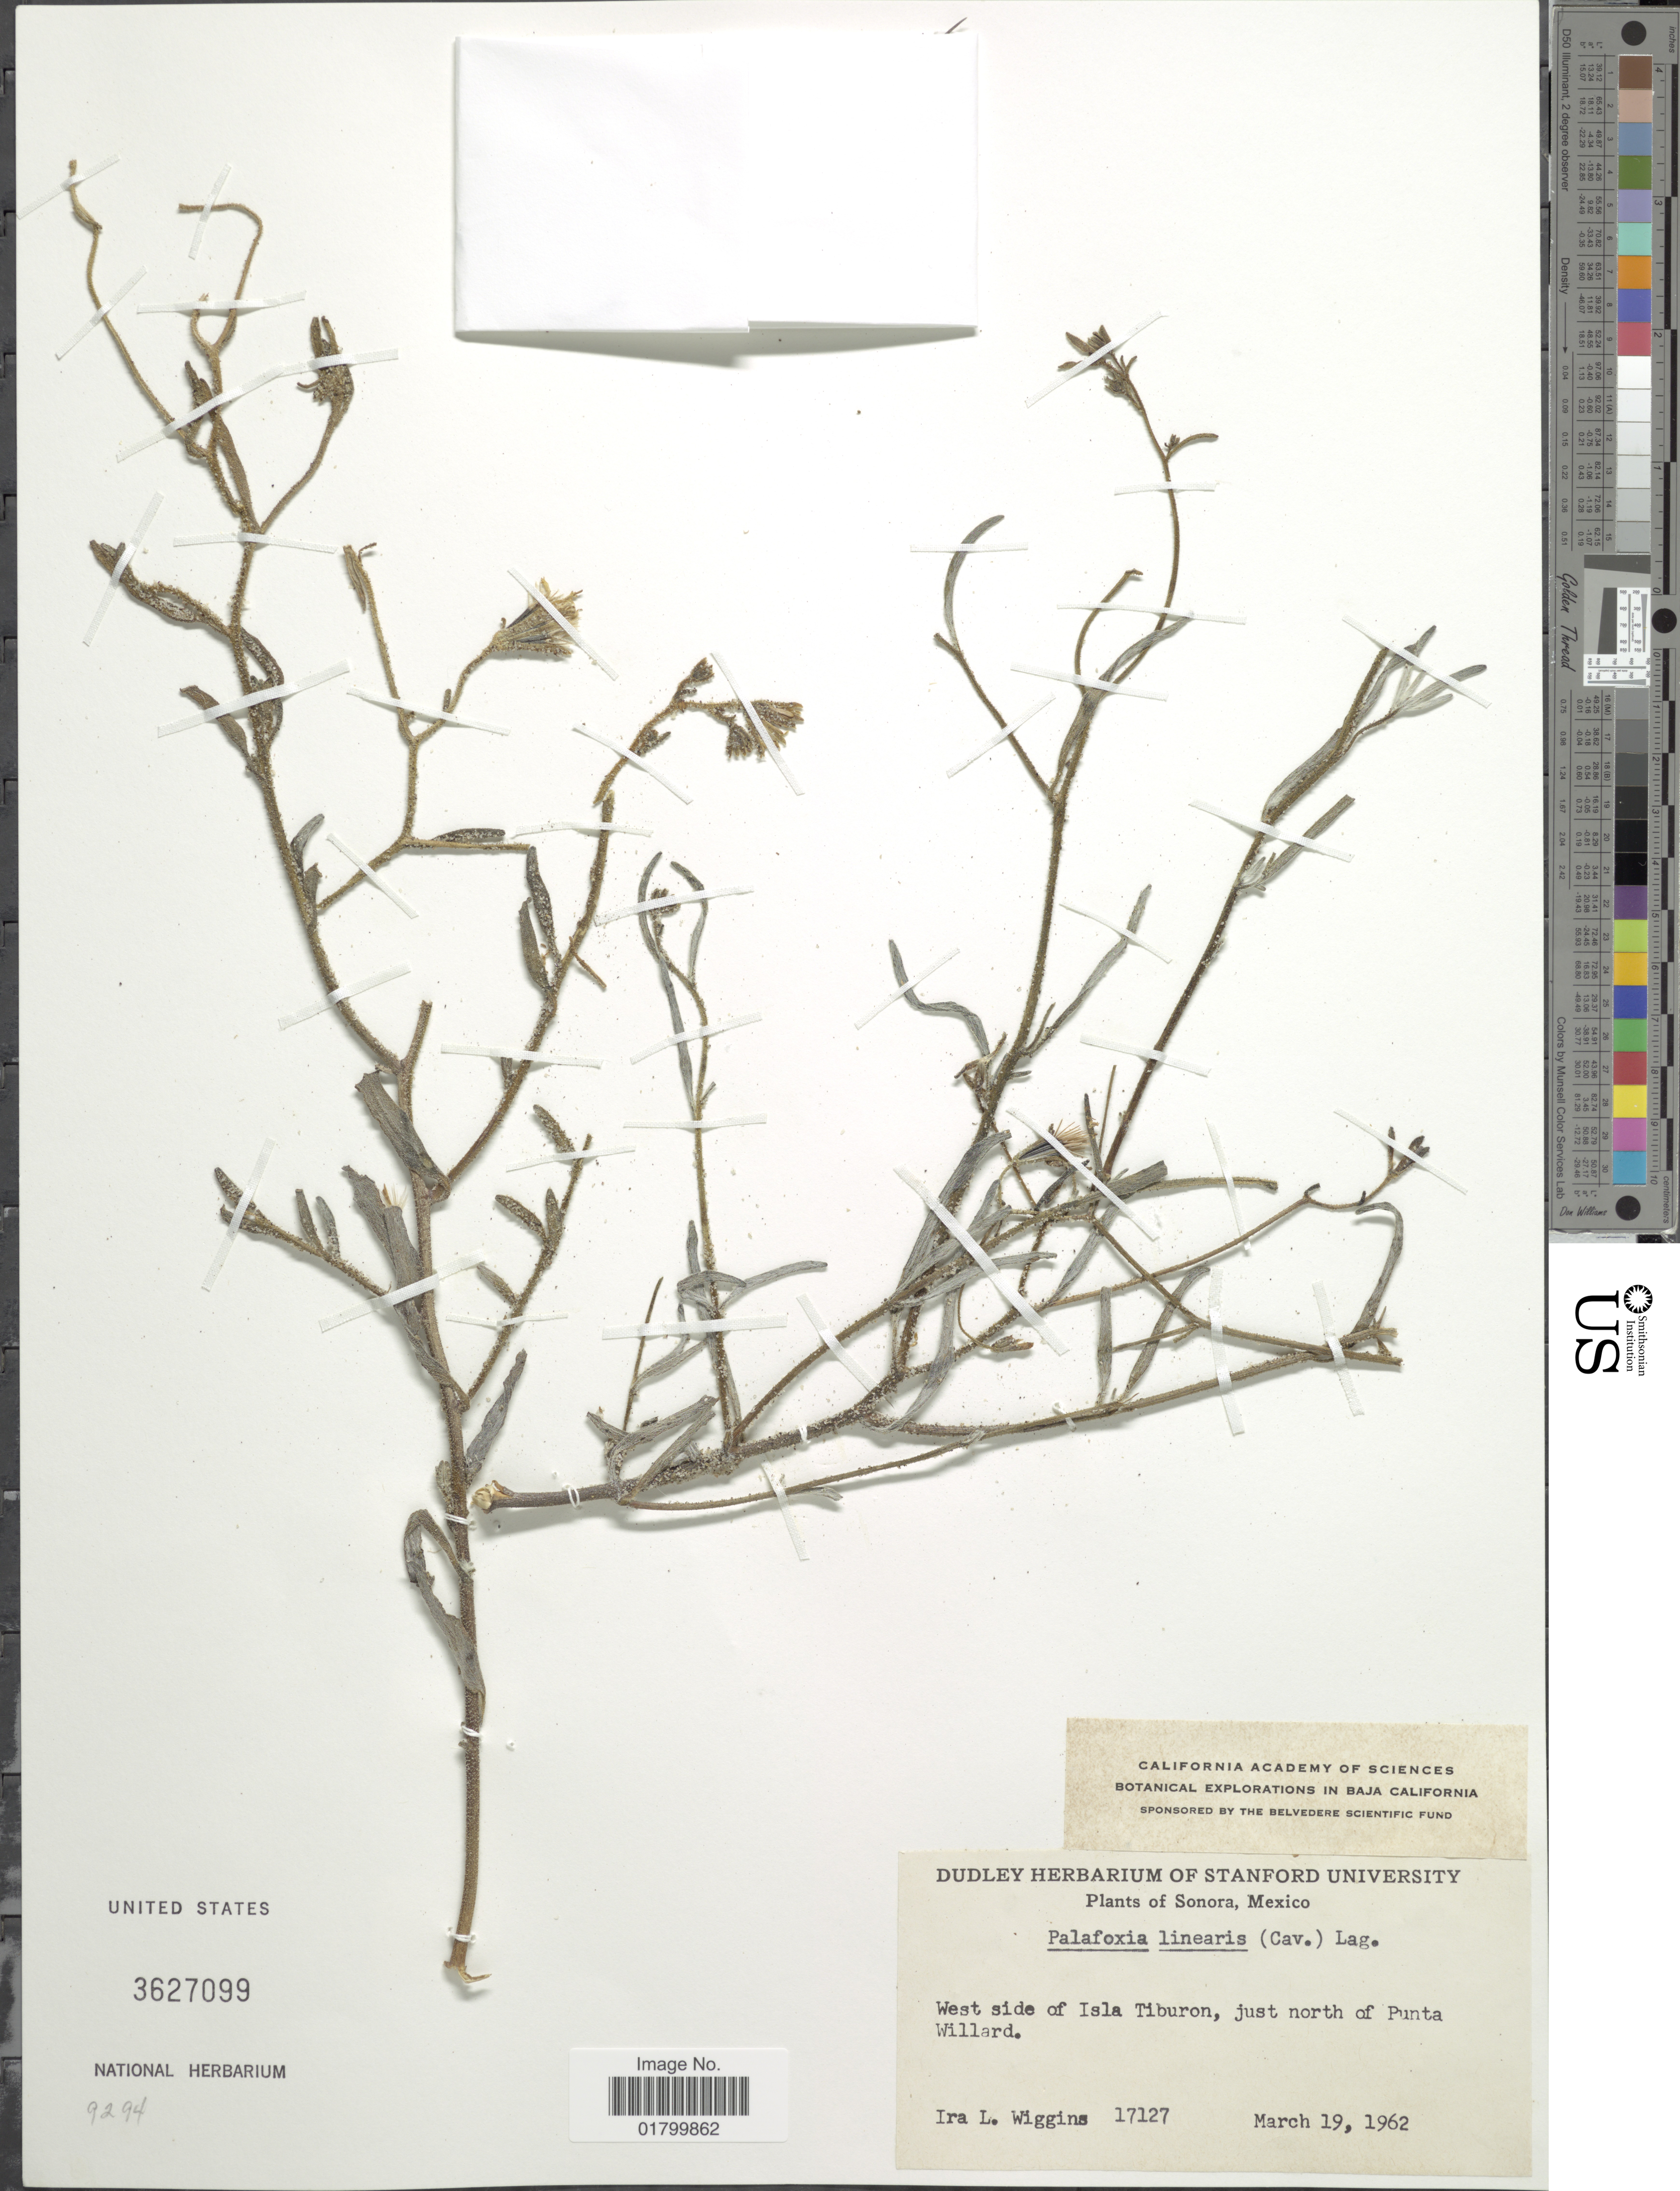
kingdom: Plantae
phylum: Tracheophyta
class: Magnoliopsida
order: Asterales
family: Asteraceae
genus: Palafoxia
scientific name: Palafoxia linearis var. linearis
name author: (Cav.) Lag.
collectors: I. L. Wiggins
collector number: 17127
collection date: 1962-03-19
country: Mexico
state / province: Sonora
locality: Sonora, Mexico, West side of Isla Tiburon, just north of Punta Willard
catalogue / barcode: US 3627099